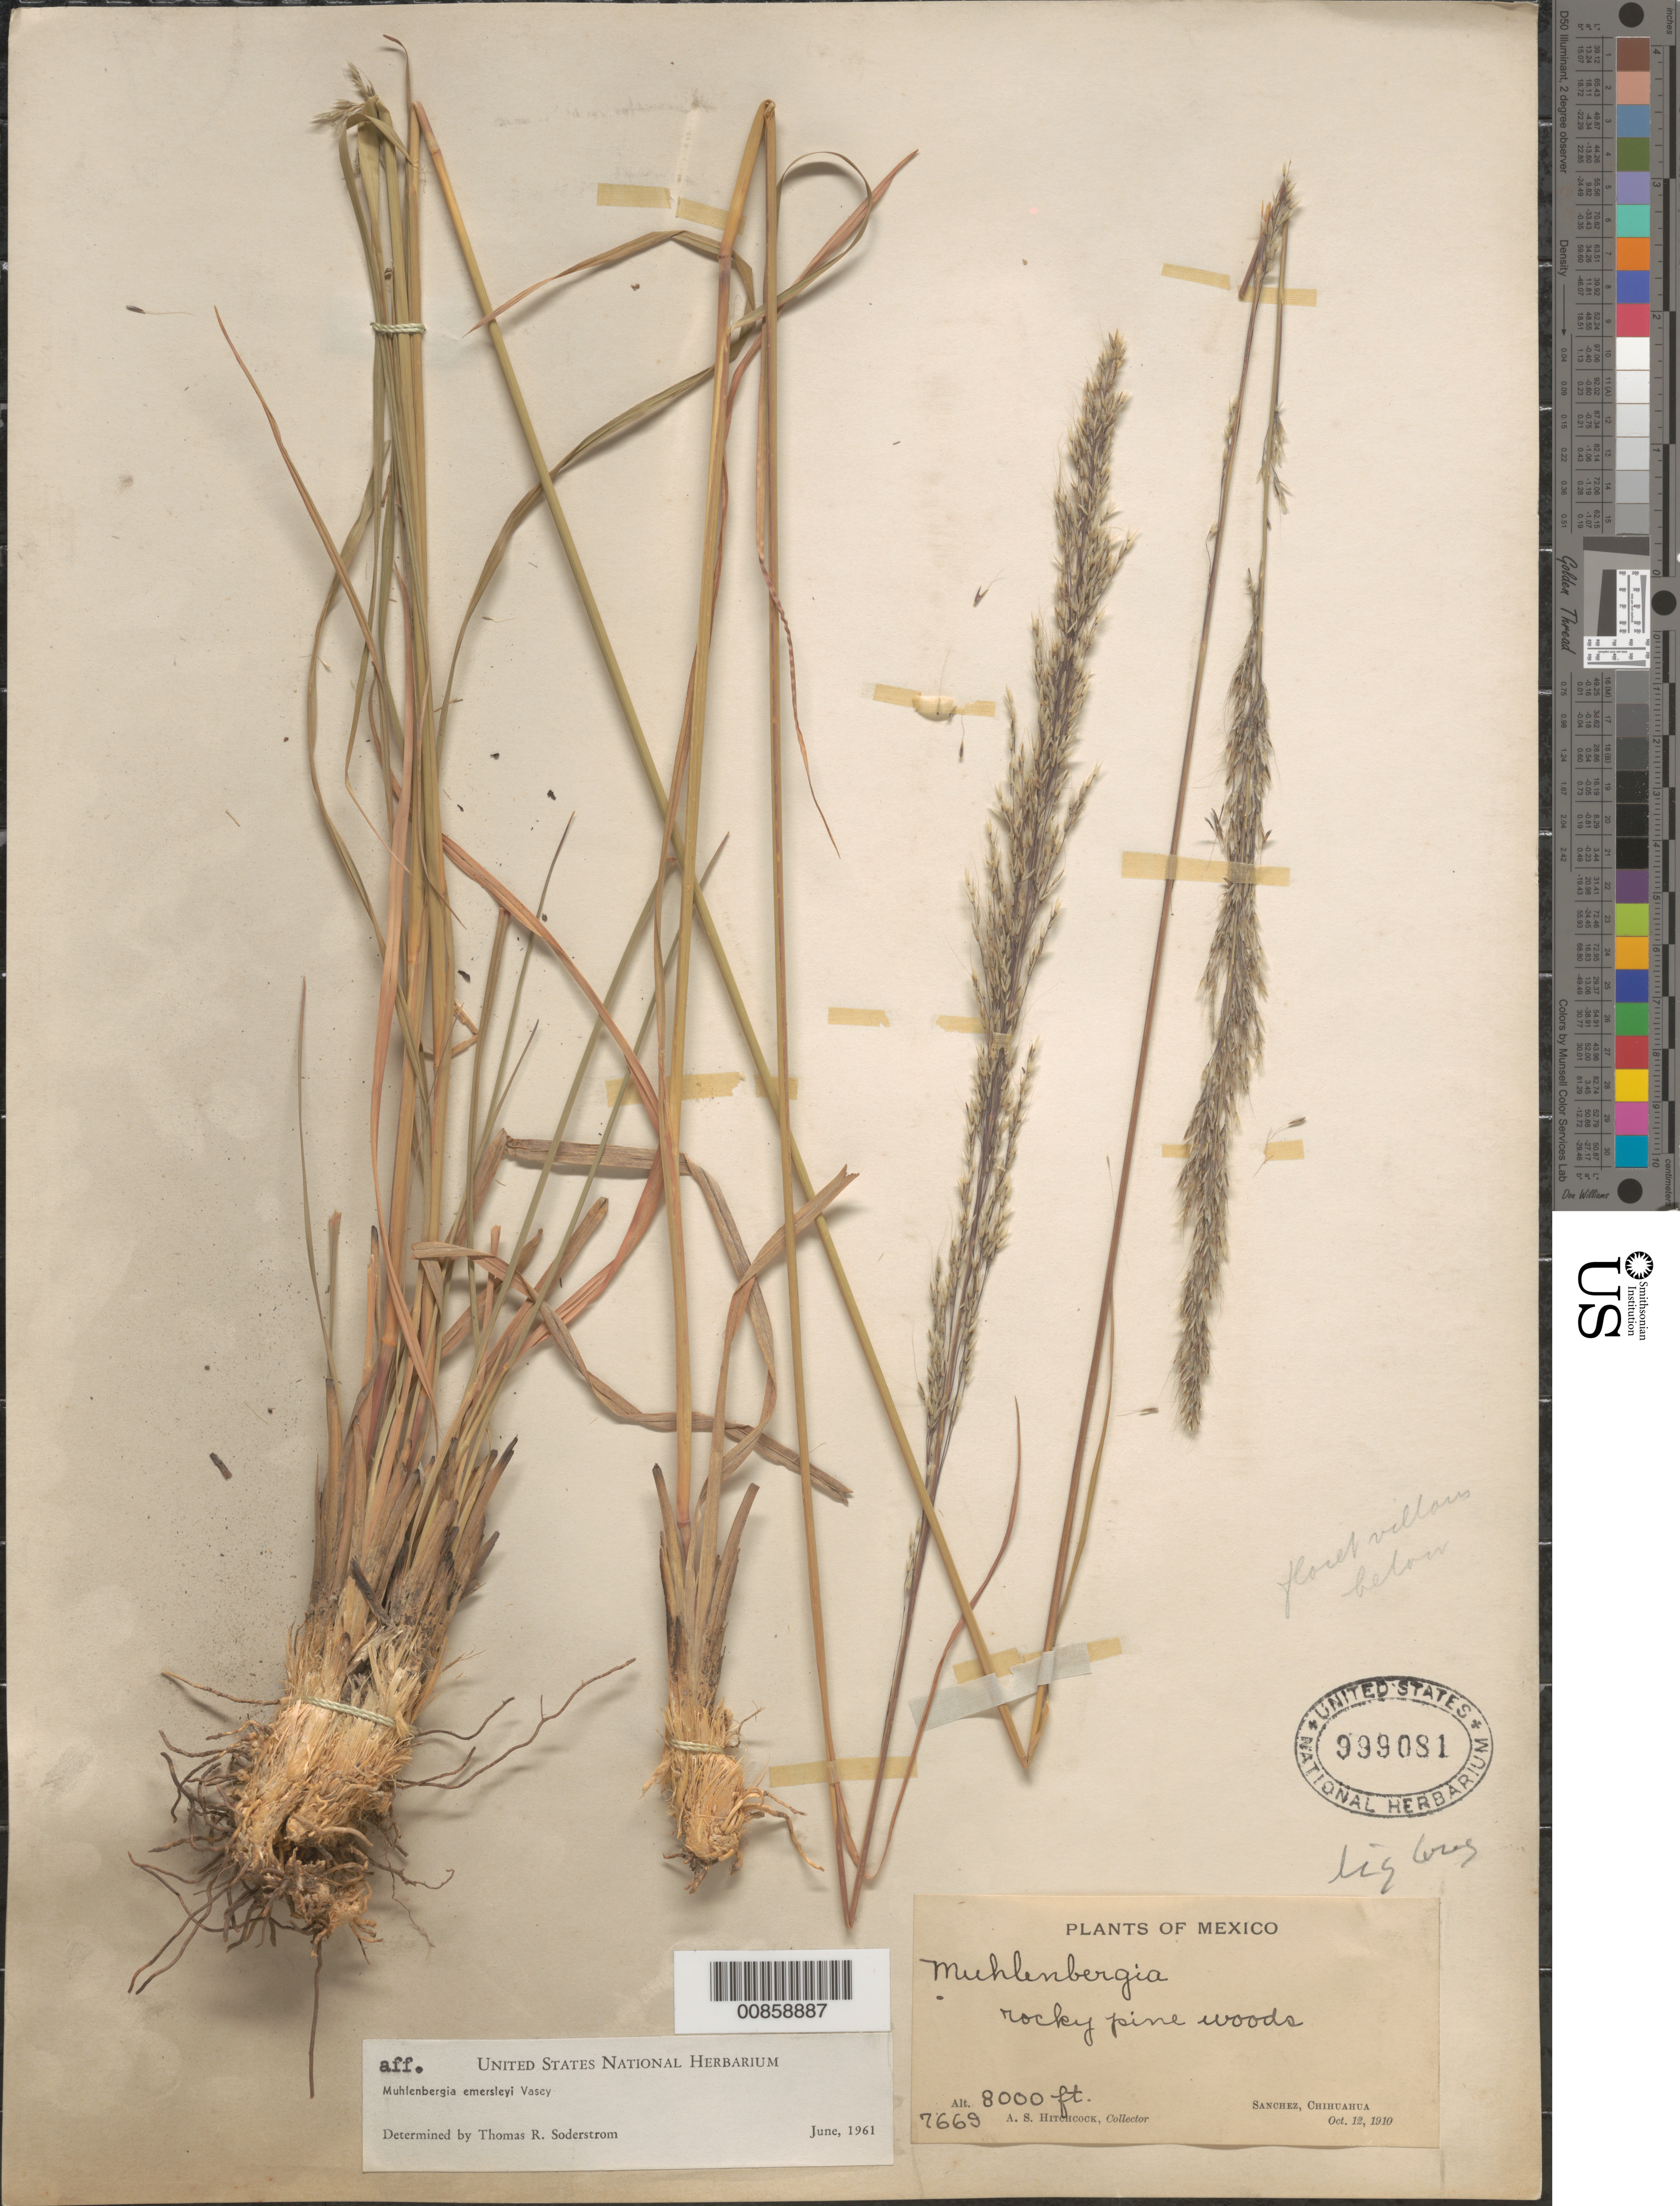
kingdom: Plantae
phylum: Tracheophyta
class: Liliopsida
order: Poales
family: Poaceae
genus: Muhlenbergia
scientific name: Muhlenbergia emersleyi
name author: Vasey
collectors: A. S. Hitchcock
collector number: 7669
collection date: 1910-10-12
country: Mexico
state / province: Chihuahua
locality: Sanchez.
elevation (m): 2438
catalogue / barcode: US 999081